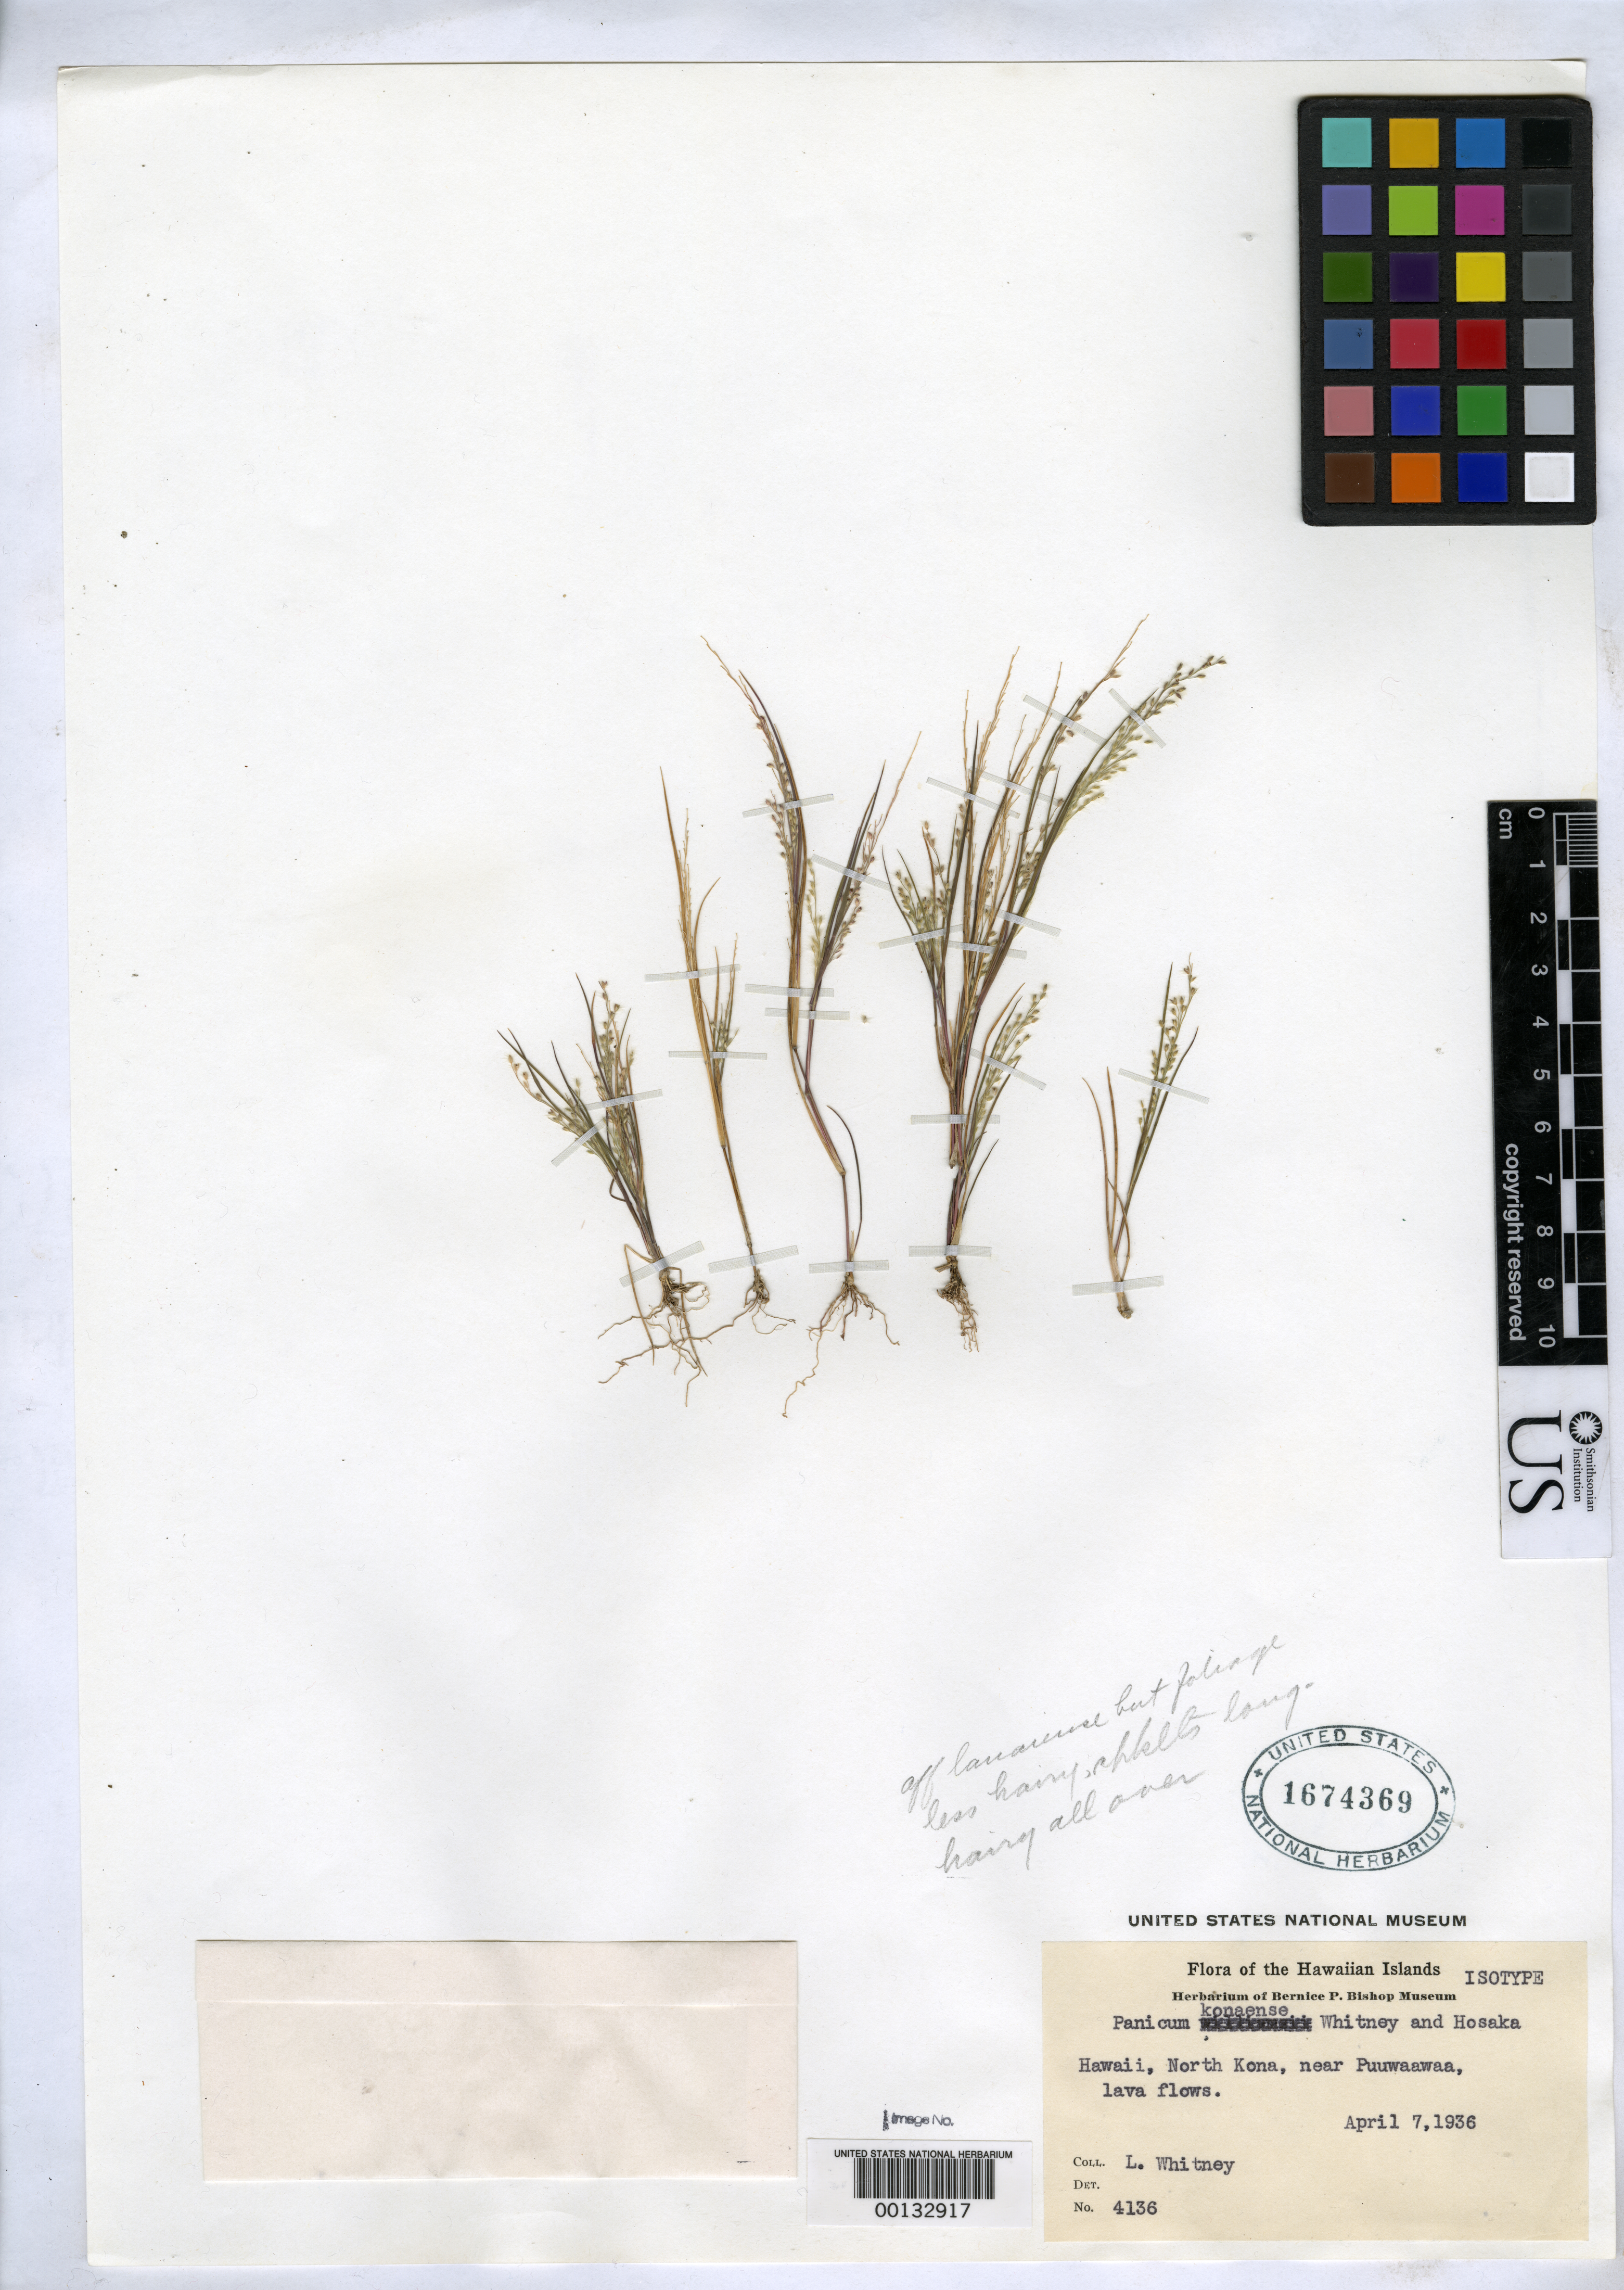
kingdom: Plantae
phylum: Tracheophyta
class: Liliopsida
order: Poales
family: Poaceae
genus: Panicum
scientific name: Panicum konaense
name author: Whitney & Hosaka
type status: Isotype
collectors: L. Whitney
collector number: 4136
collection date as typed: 07 Apr 1936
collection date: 1936-04-07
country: United States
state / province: Hawaii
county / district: Hawaii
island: Hawaii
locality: North Kona near Puuwaawaa.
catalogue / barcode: US 1674369